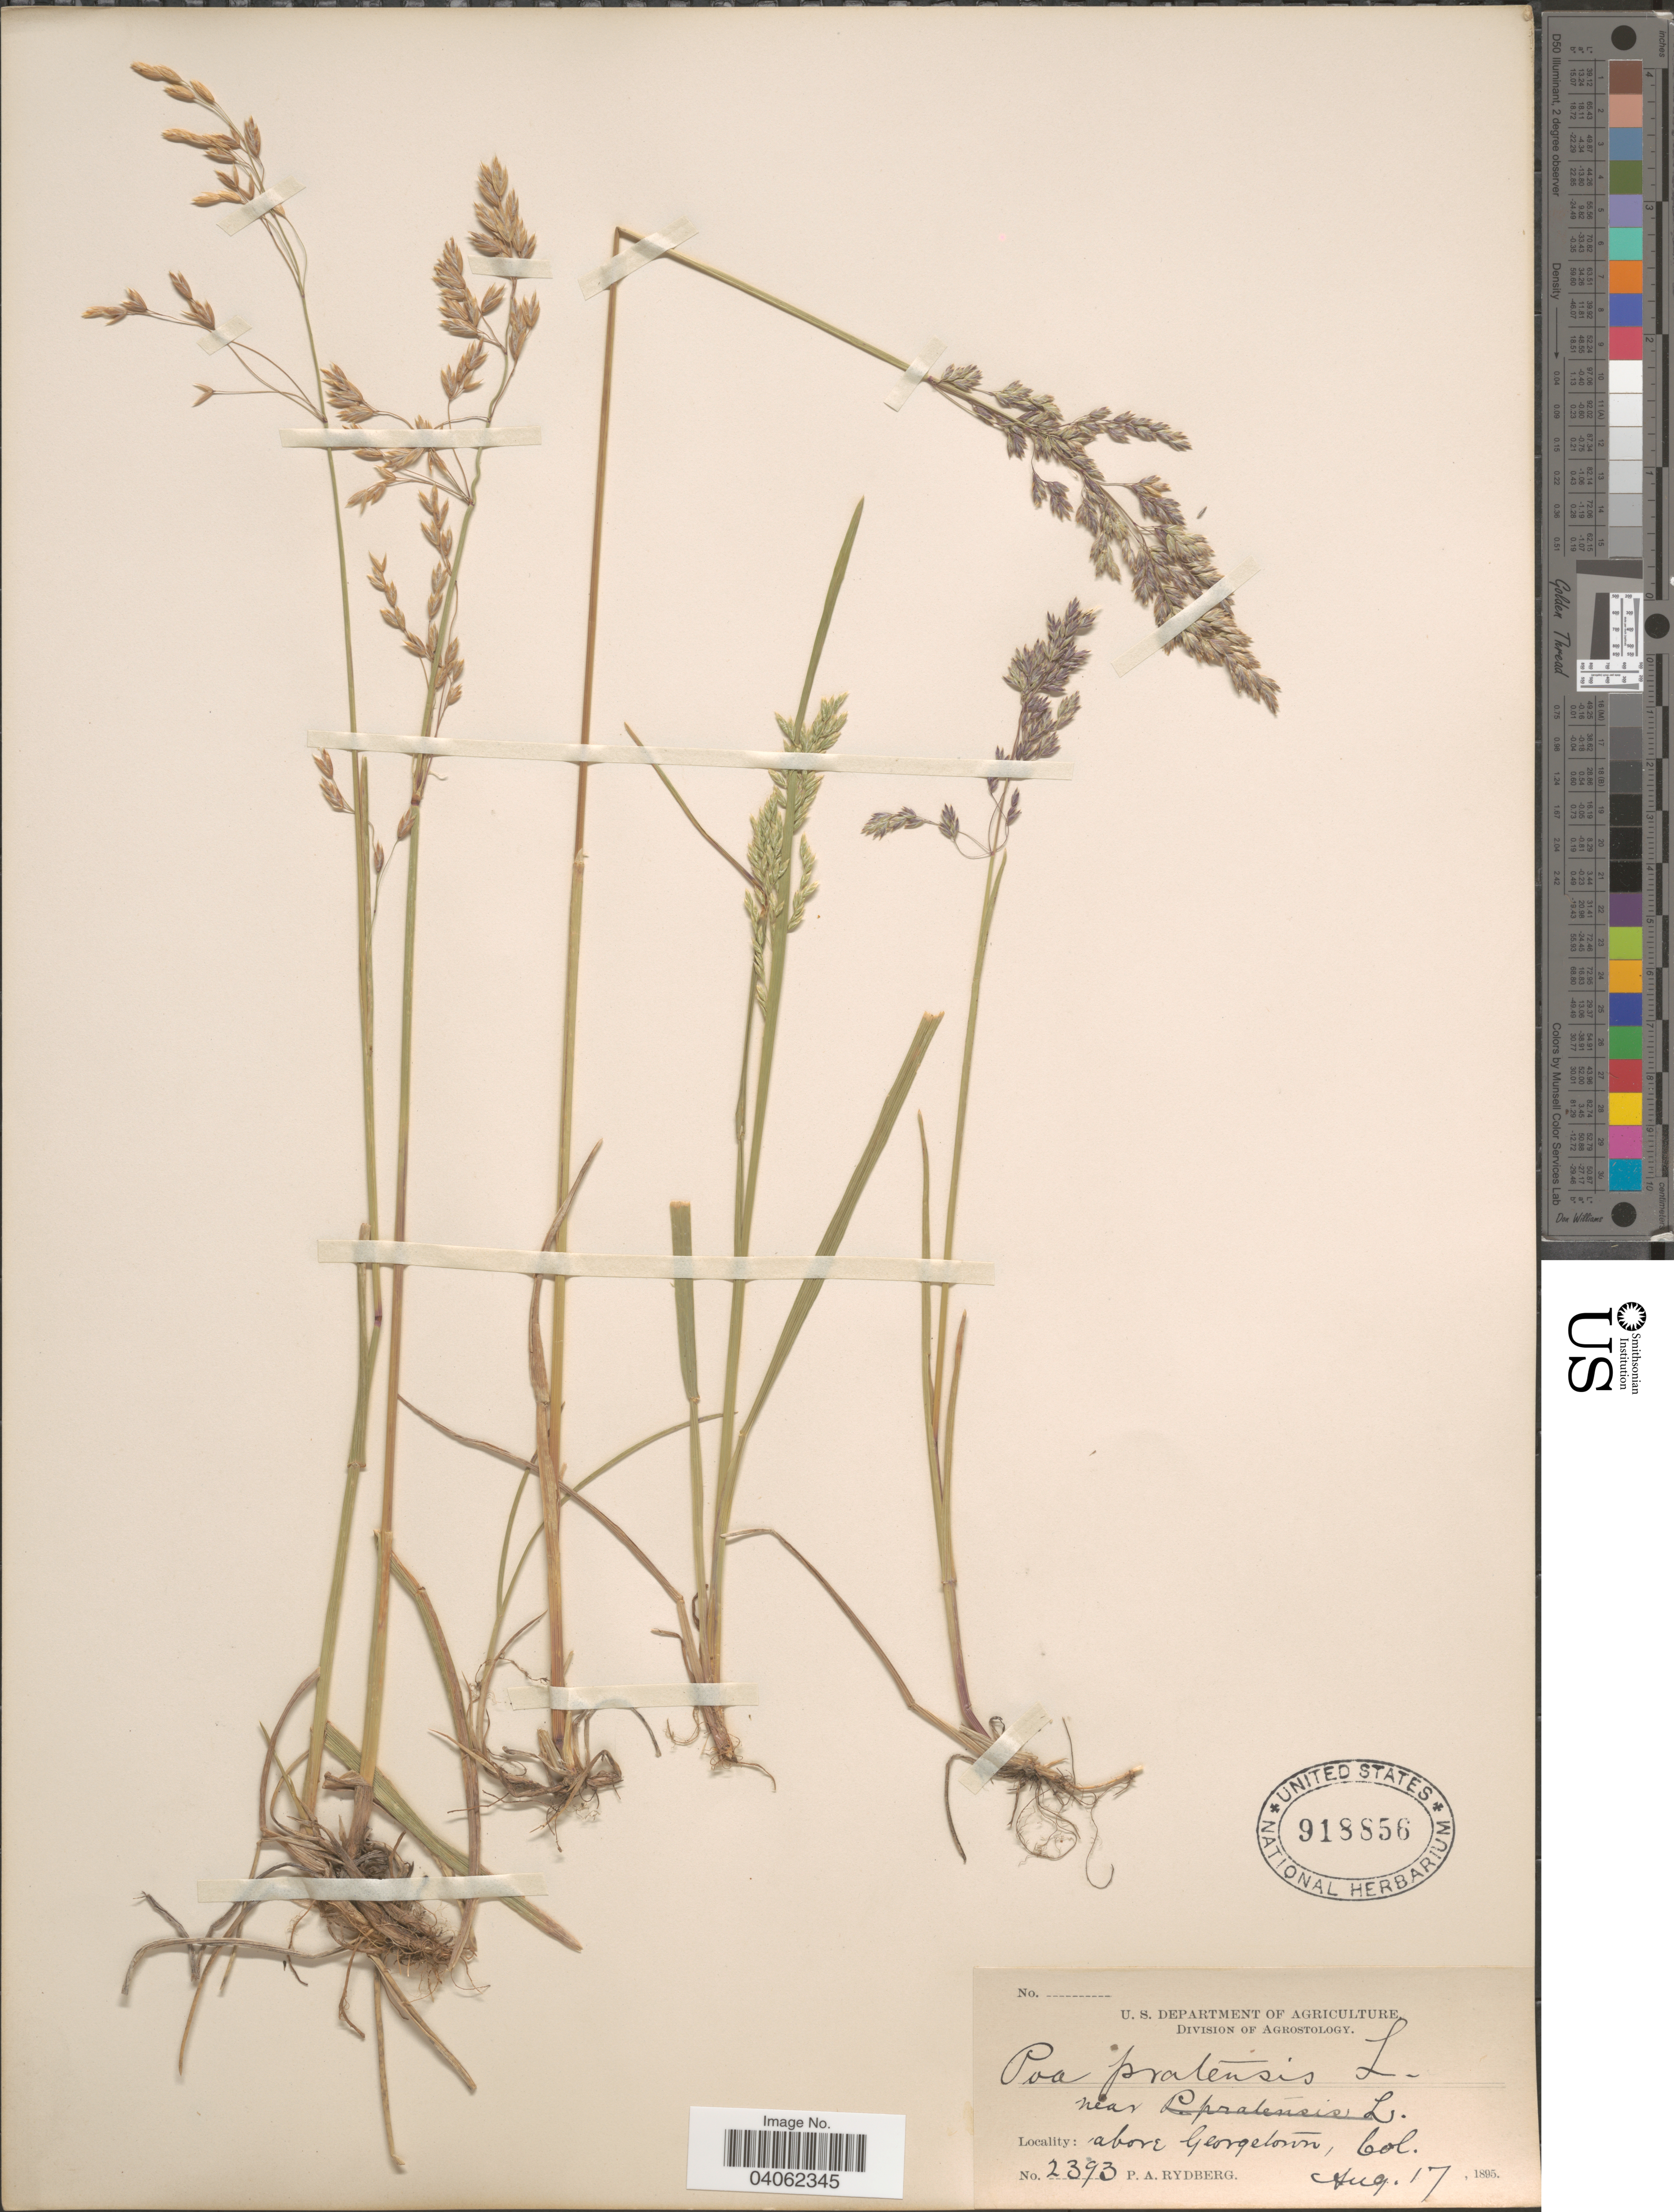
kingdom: Plantae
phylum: Tracheophyta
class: Liliopsida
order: Poales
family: Poaceae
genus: Poa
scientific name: Poa pratensis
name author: L.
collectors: P. A. Rydberg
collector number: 2393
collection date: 1895-08-17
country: United States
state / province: Colorado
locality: Above Georgetown.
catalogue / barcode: US 918856